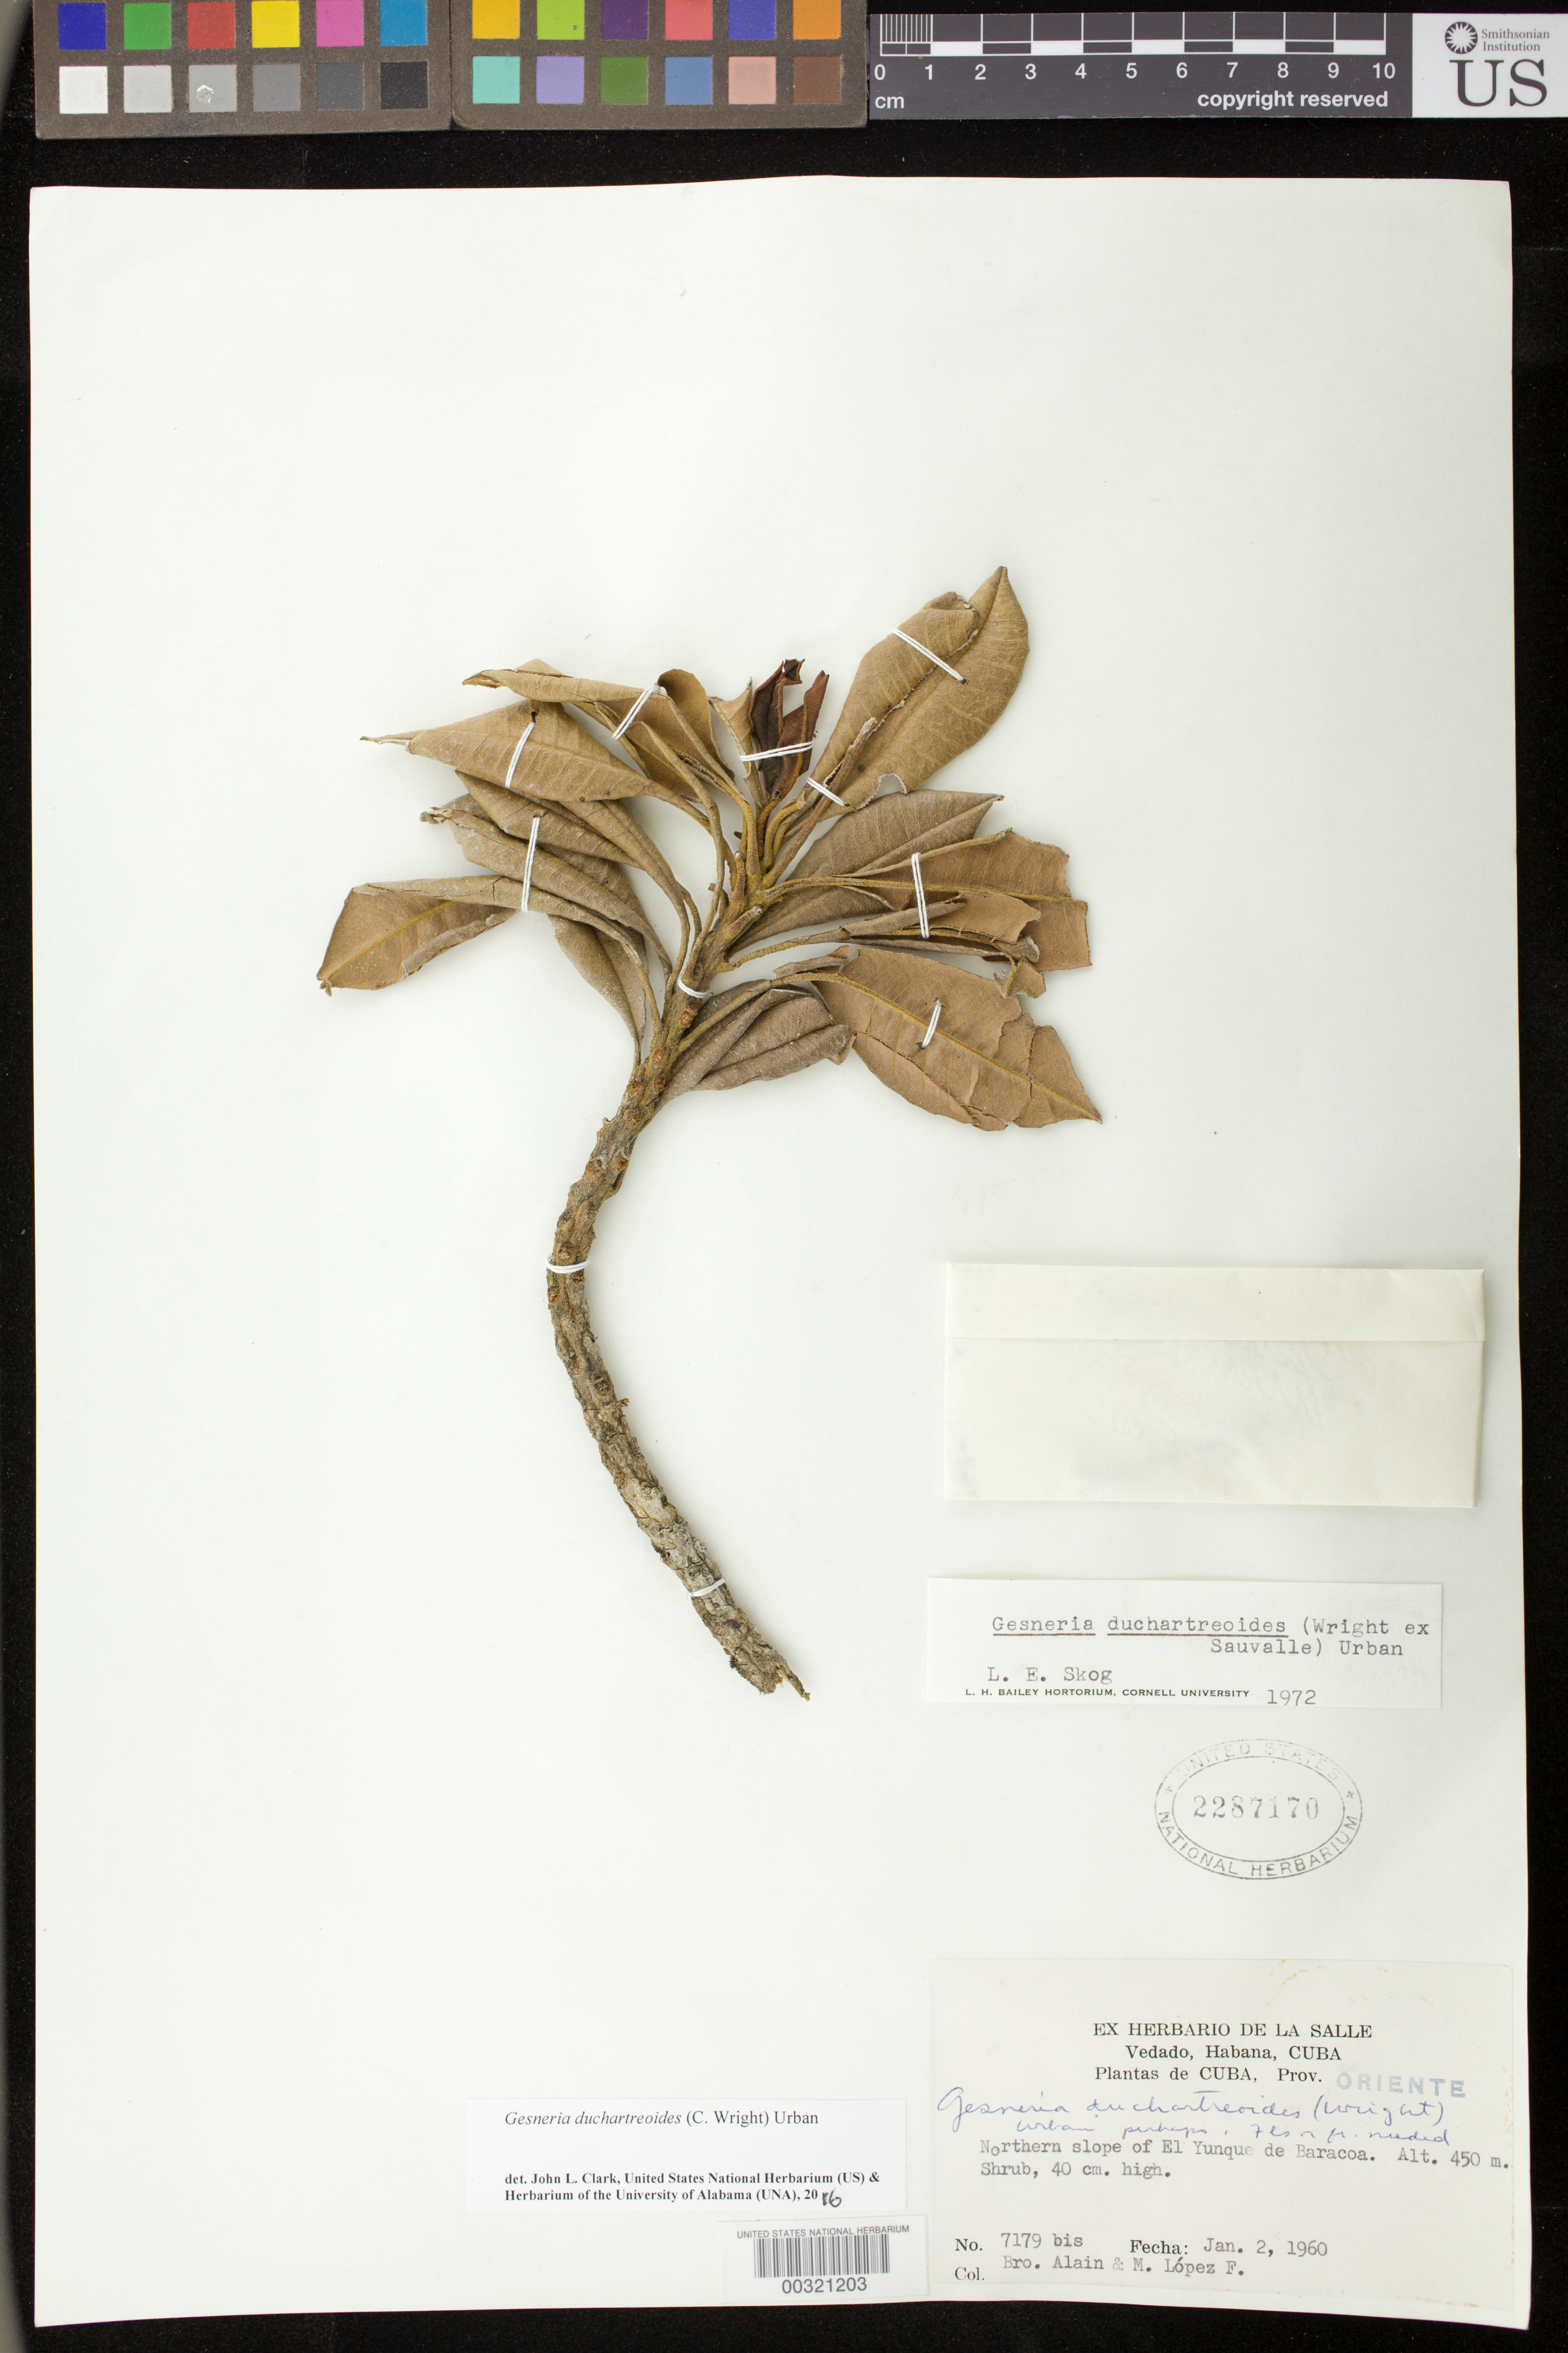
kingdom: Plantae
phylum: Tracheophyta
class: Magnoliopsida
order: Lamiales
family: Gesneriaceae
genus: Gesneria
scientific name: Gesneria duchartreoides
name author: (C. Wright) Urb.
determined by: Skog, Laurence E.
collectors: A. H. Liogier & M. Lopéz-F.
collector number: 7179 bis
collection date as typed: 02 Jan 1960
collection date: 1960-01-02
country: Cuba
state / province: Oriente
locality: Northern slope of El Yunque de Baracoa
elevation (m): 450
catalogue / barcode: US 2287170